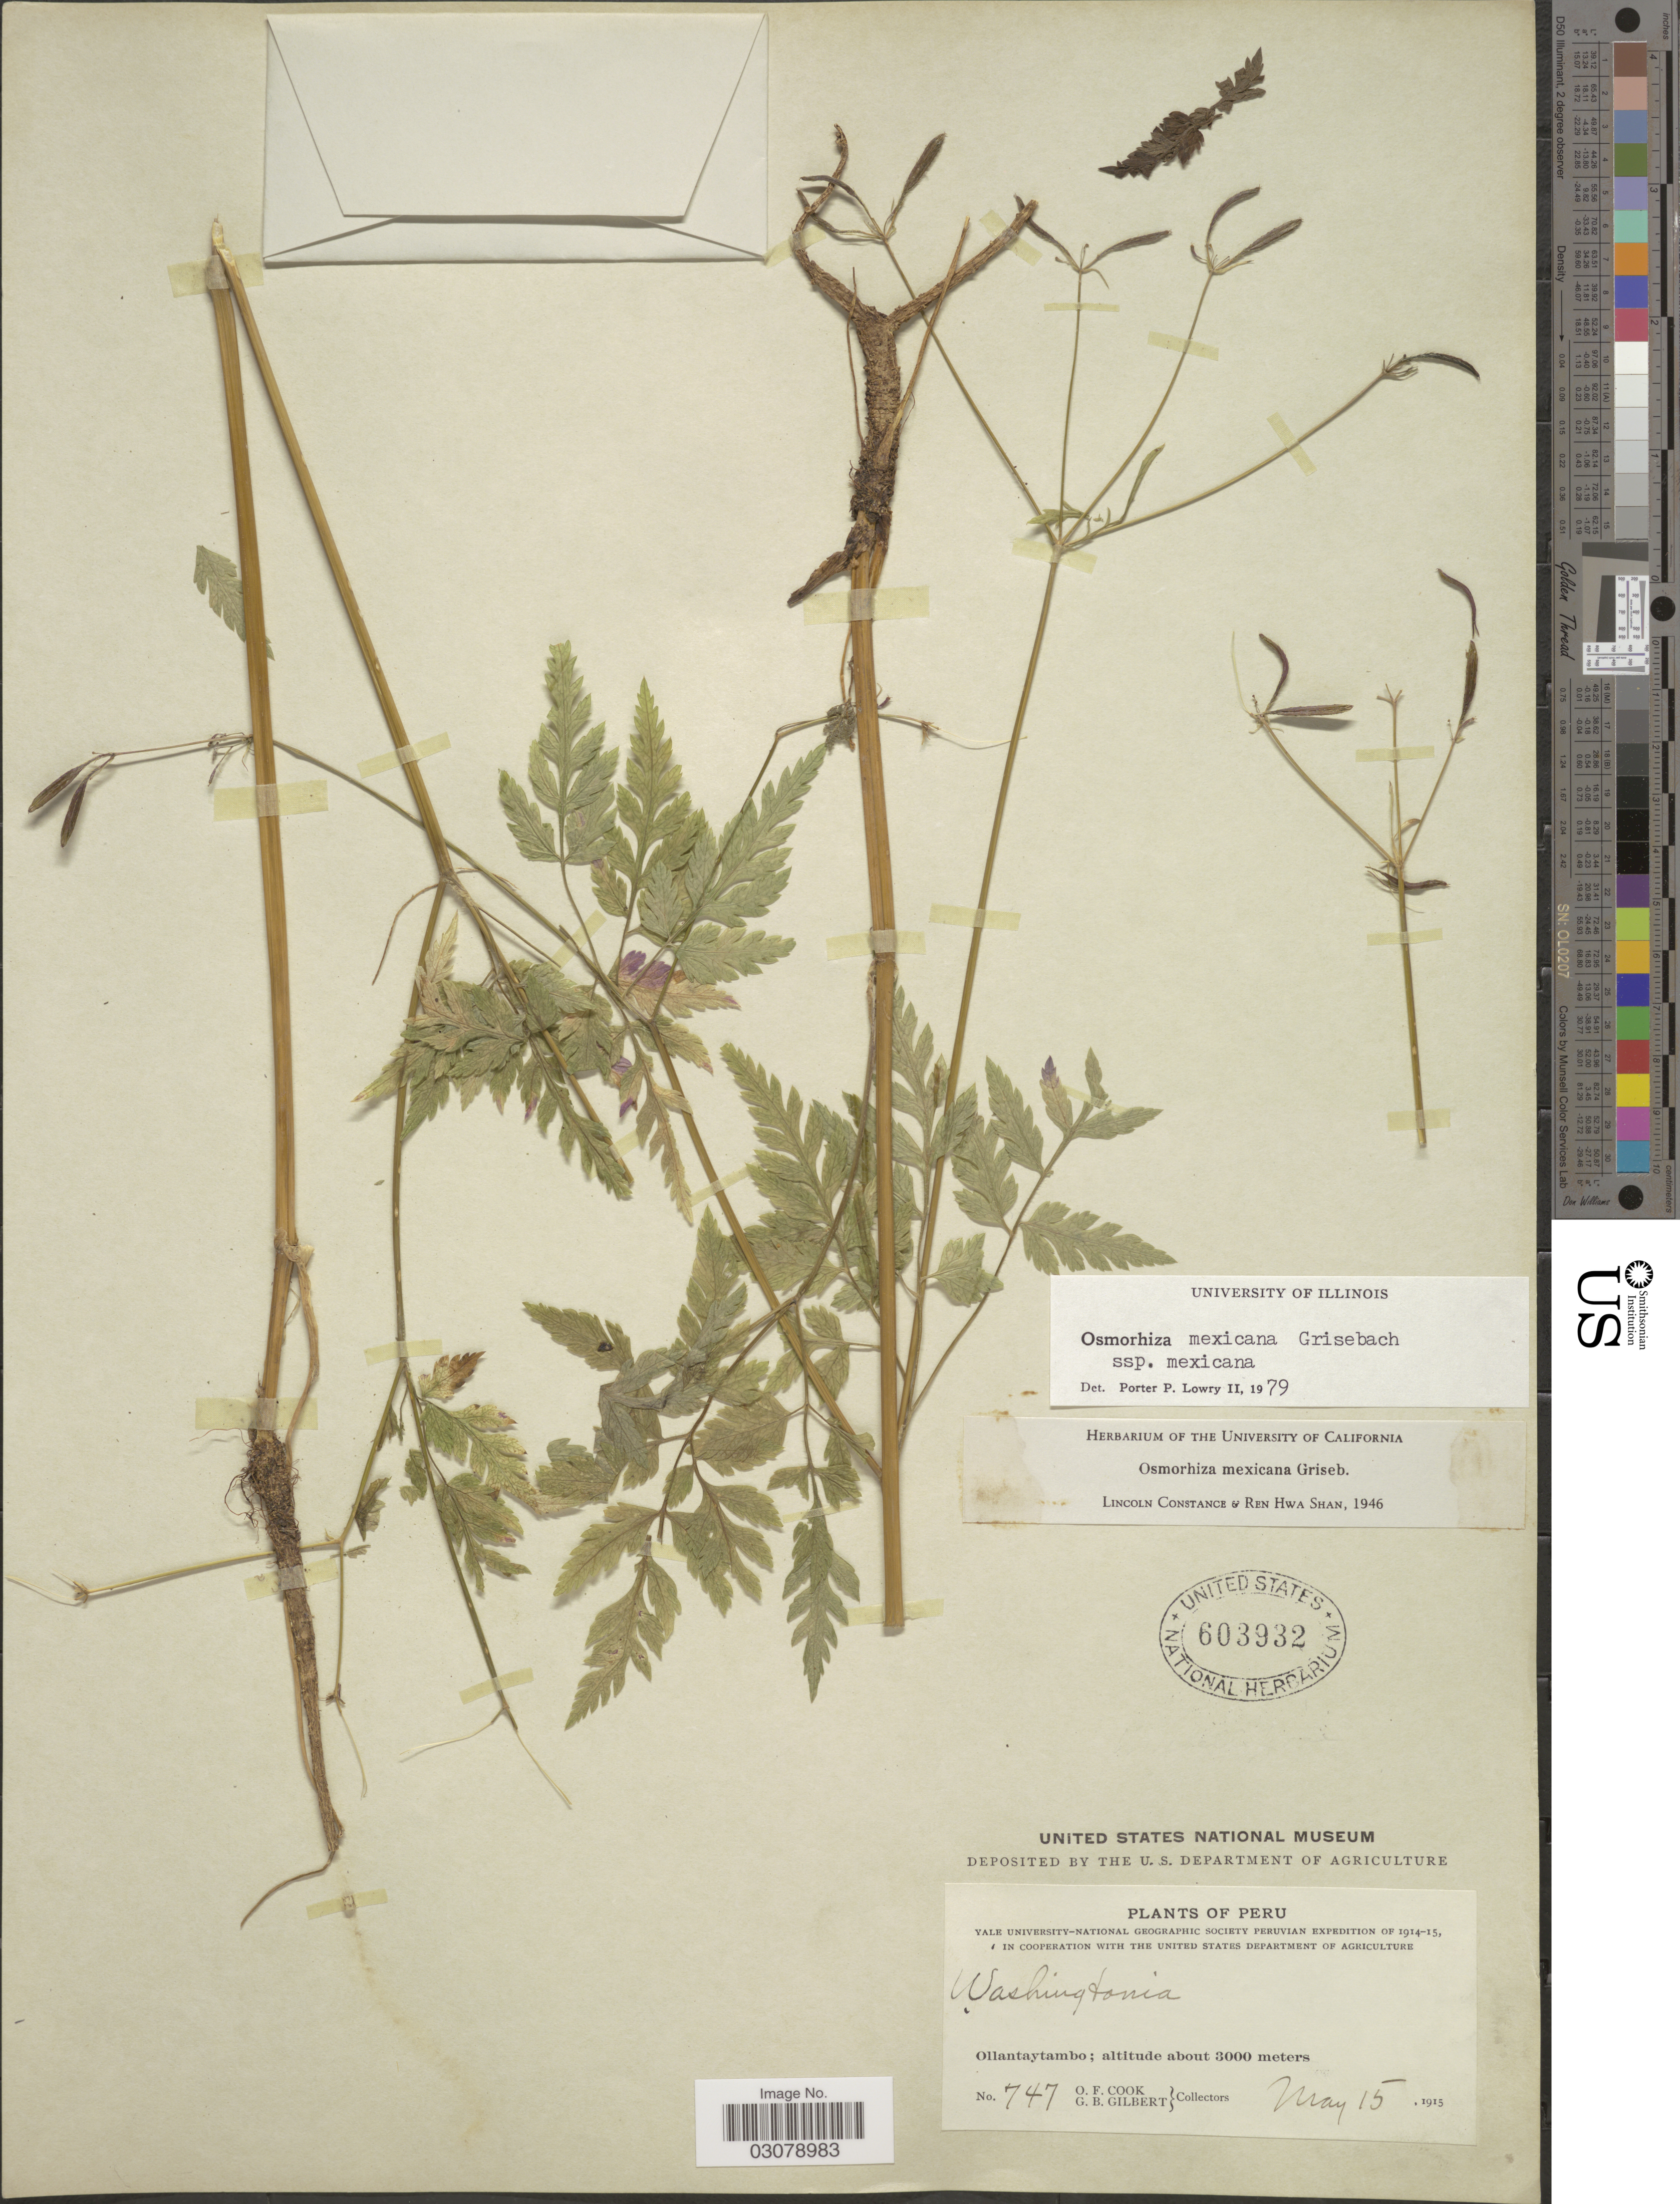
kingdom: Plantae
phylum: Tracheophyta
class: Magnoliopsida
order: Apiales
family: Apiaceae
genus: Osmorhiza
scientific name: Osmorhiza mexicana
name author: Griseb.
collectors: O. F. Cook & G. B. Gilbert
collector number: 747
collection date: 1915-05-15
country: Peru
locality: Allantaytambo.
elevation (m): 3000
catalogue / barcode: US 603932